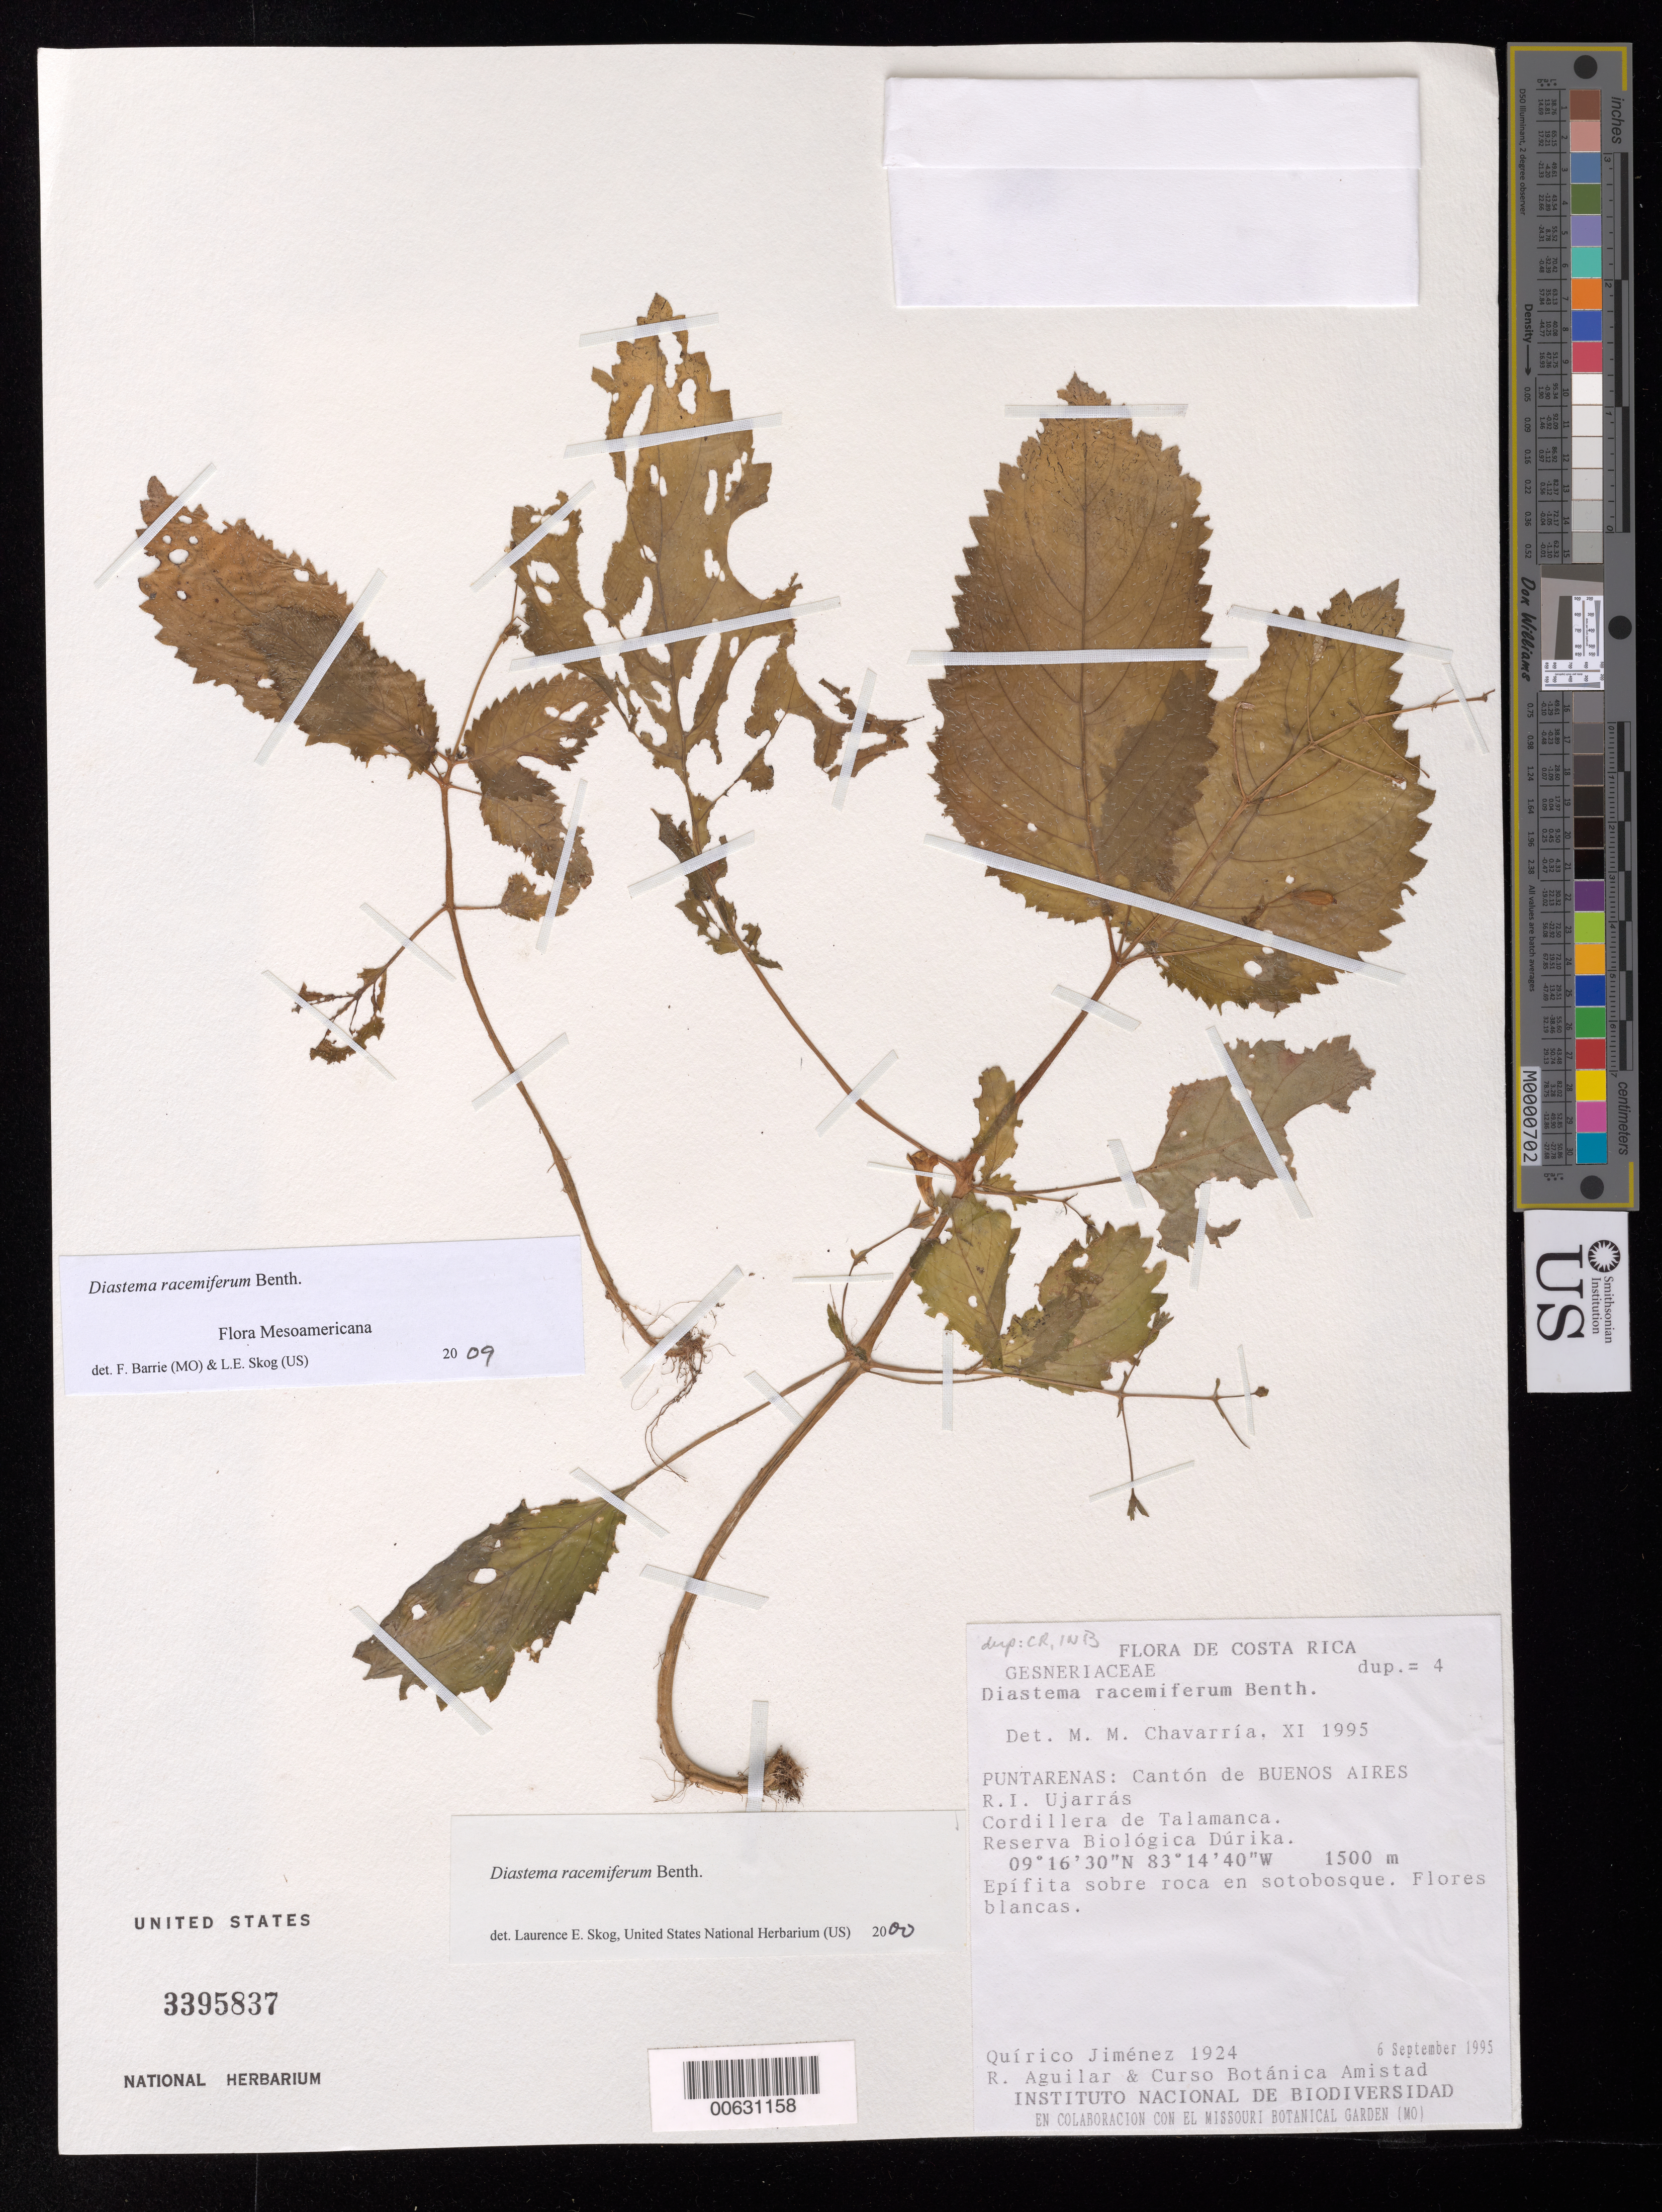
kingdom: Plantae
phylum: Tracheophyta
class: Magnoliopsida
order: Lamiales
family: Gesneriaceae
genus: Diastema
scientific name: Diastema racemiferum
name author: Benth.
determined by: Skog, Laurence E.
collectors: Q. Jiménez Madrigal, R. Aguilar & Curso Botánica Amistad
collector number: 1924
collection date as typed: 06 Sep 1995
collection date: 1995-09-06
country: Costa Rica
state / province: Puntarenas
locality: Cantón de Buenos Aires, R.I. Ujarrás, Cordillera de Talamanca, Reserva Biológica Dúrika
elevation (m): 1500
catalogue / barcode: US 3395837